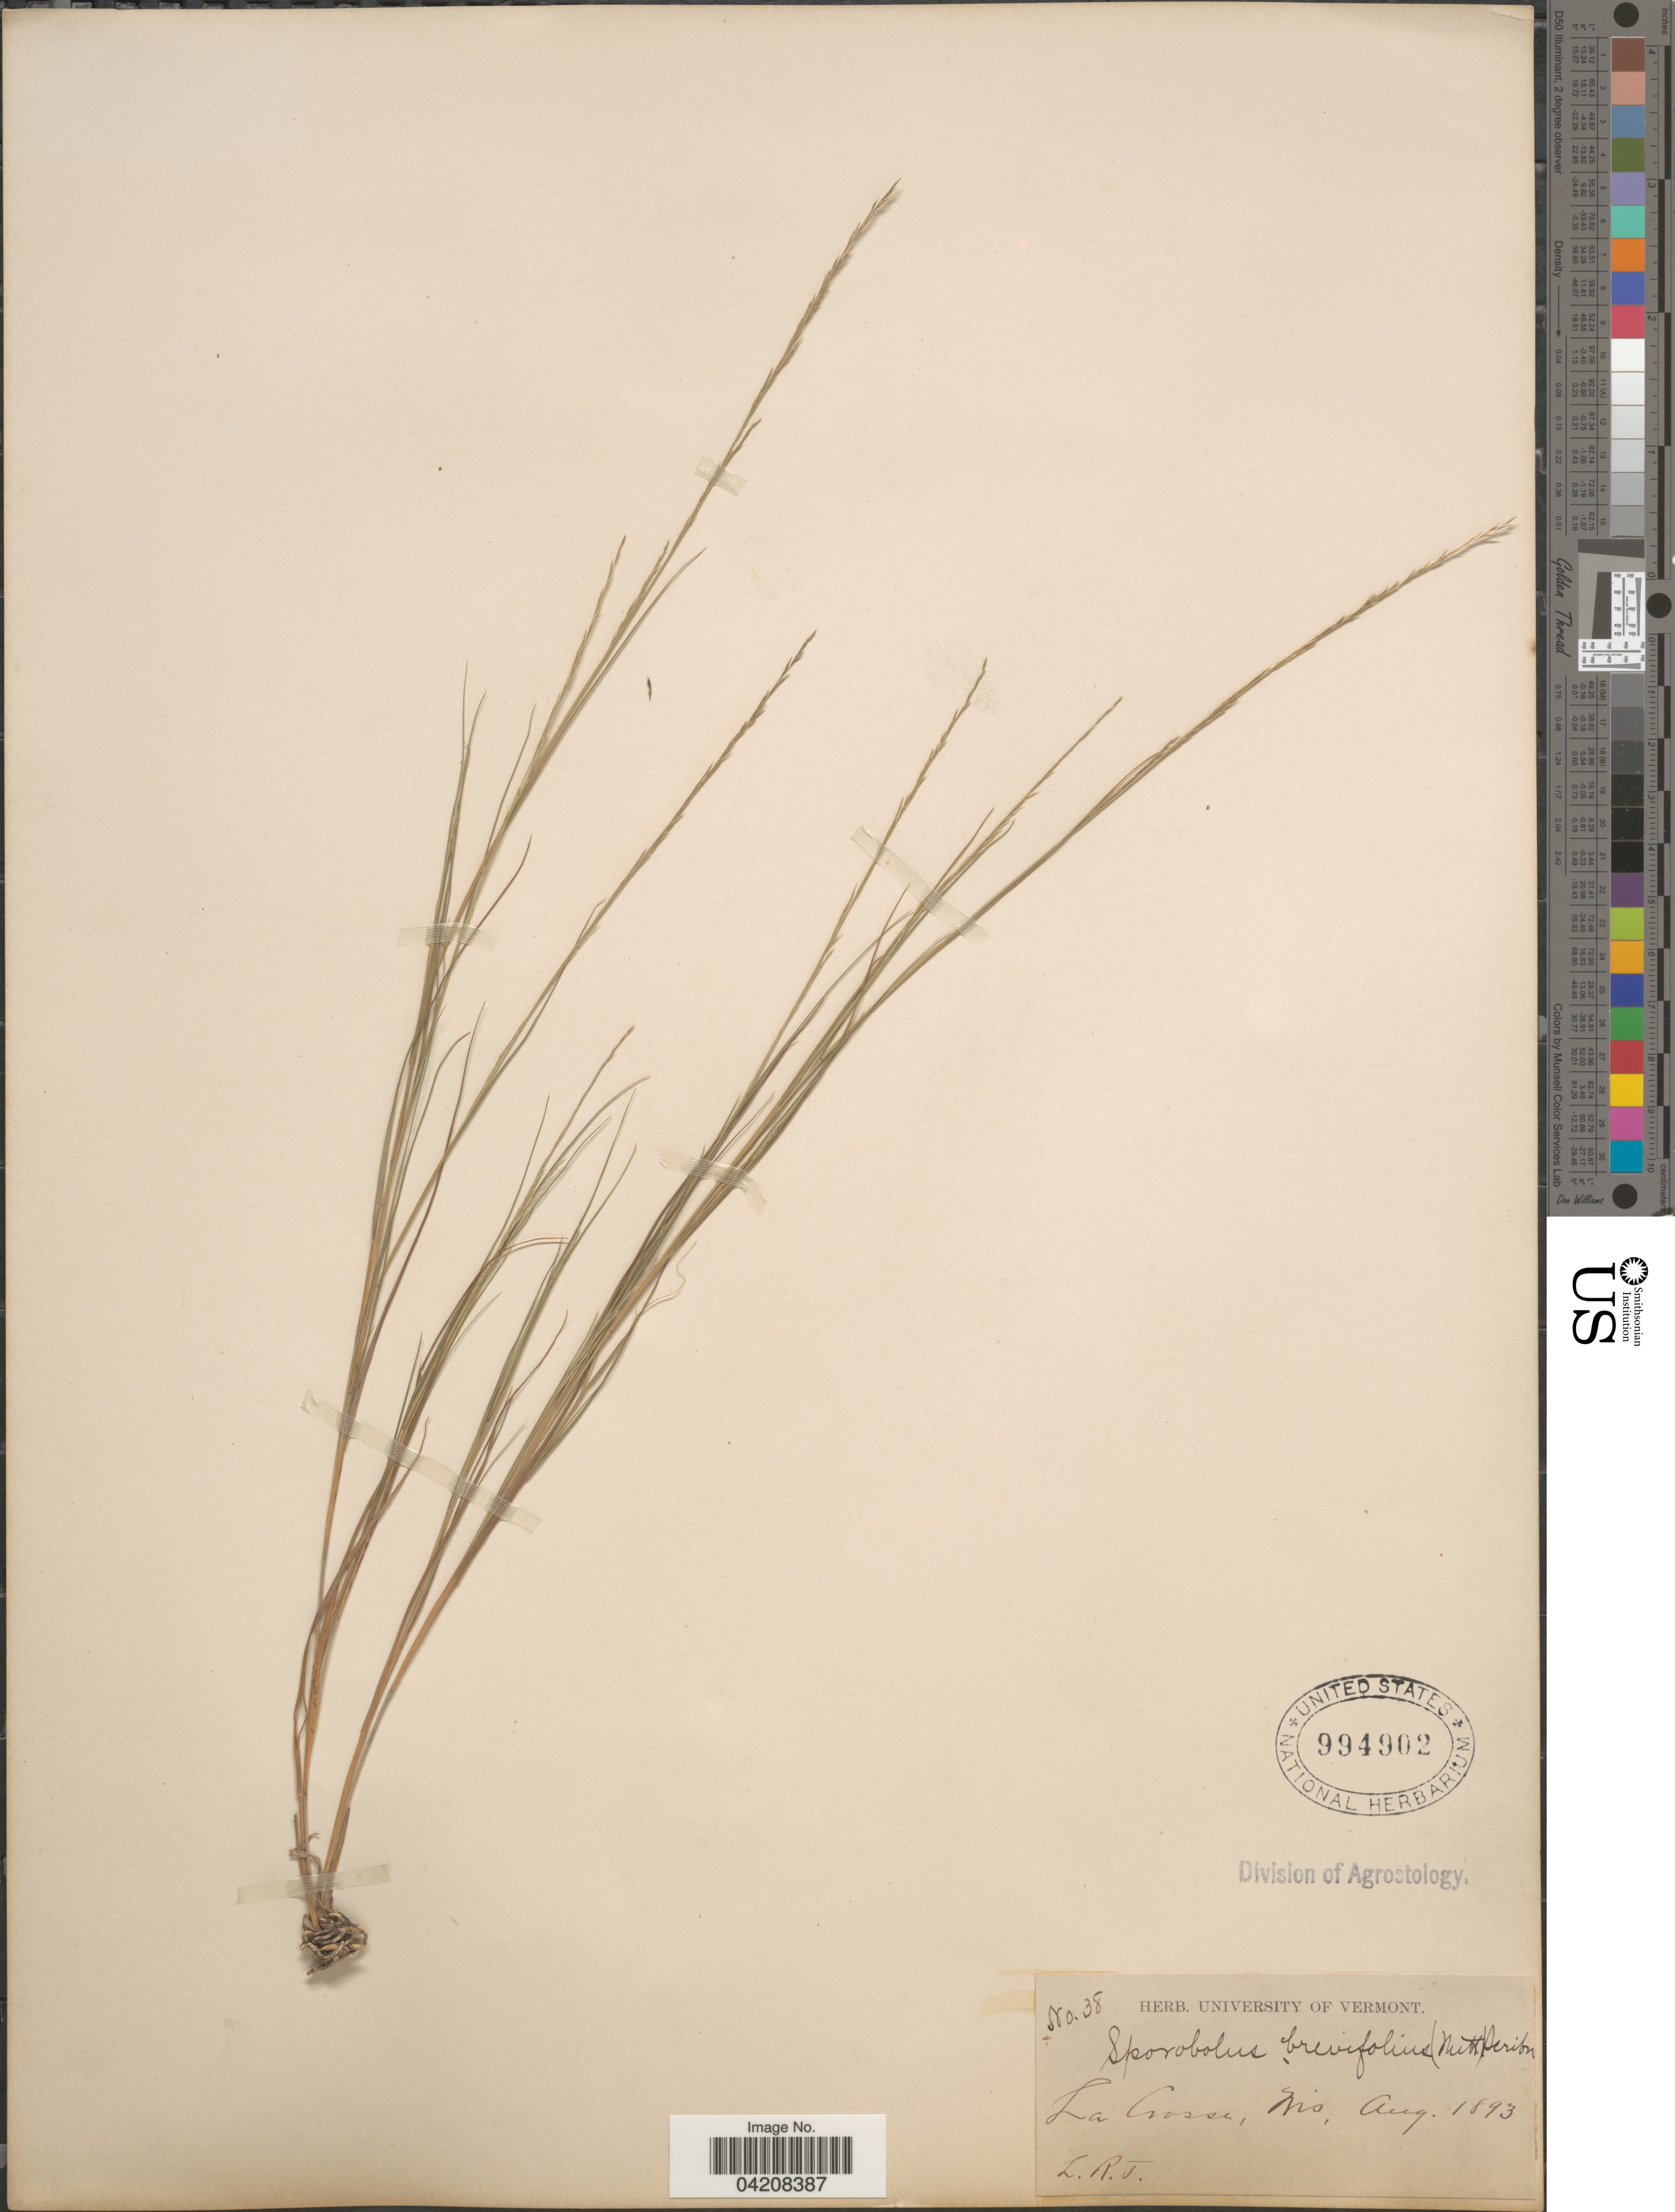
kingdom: Plantae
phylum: Tracheophyta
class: Liliopsida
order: Poales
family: Poaceae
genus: Muhlenbergia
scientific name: Muhlenbergia cuspidata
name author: (Torr. ex Hook.) Rydb.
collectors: L.R.T.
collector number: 38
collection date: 1893-08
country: United States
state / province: Wisconsin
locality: La Crosse.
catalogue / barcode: US 994902